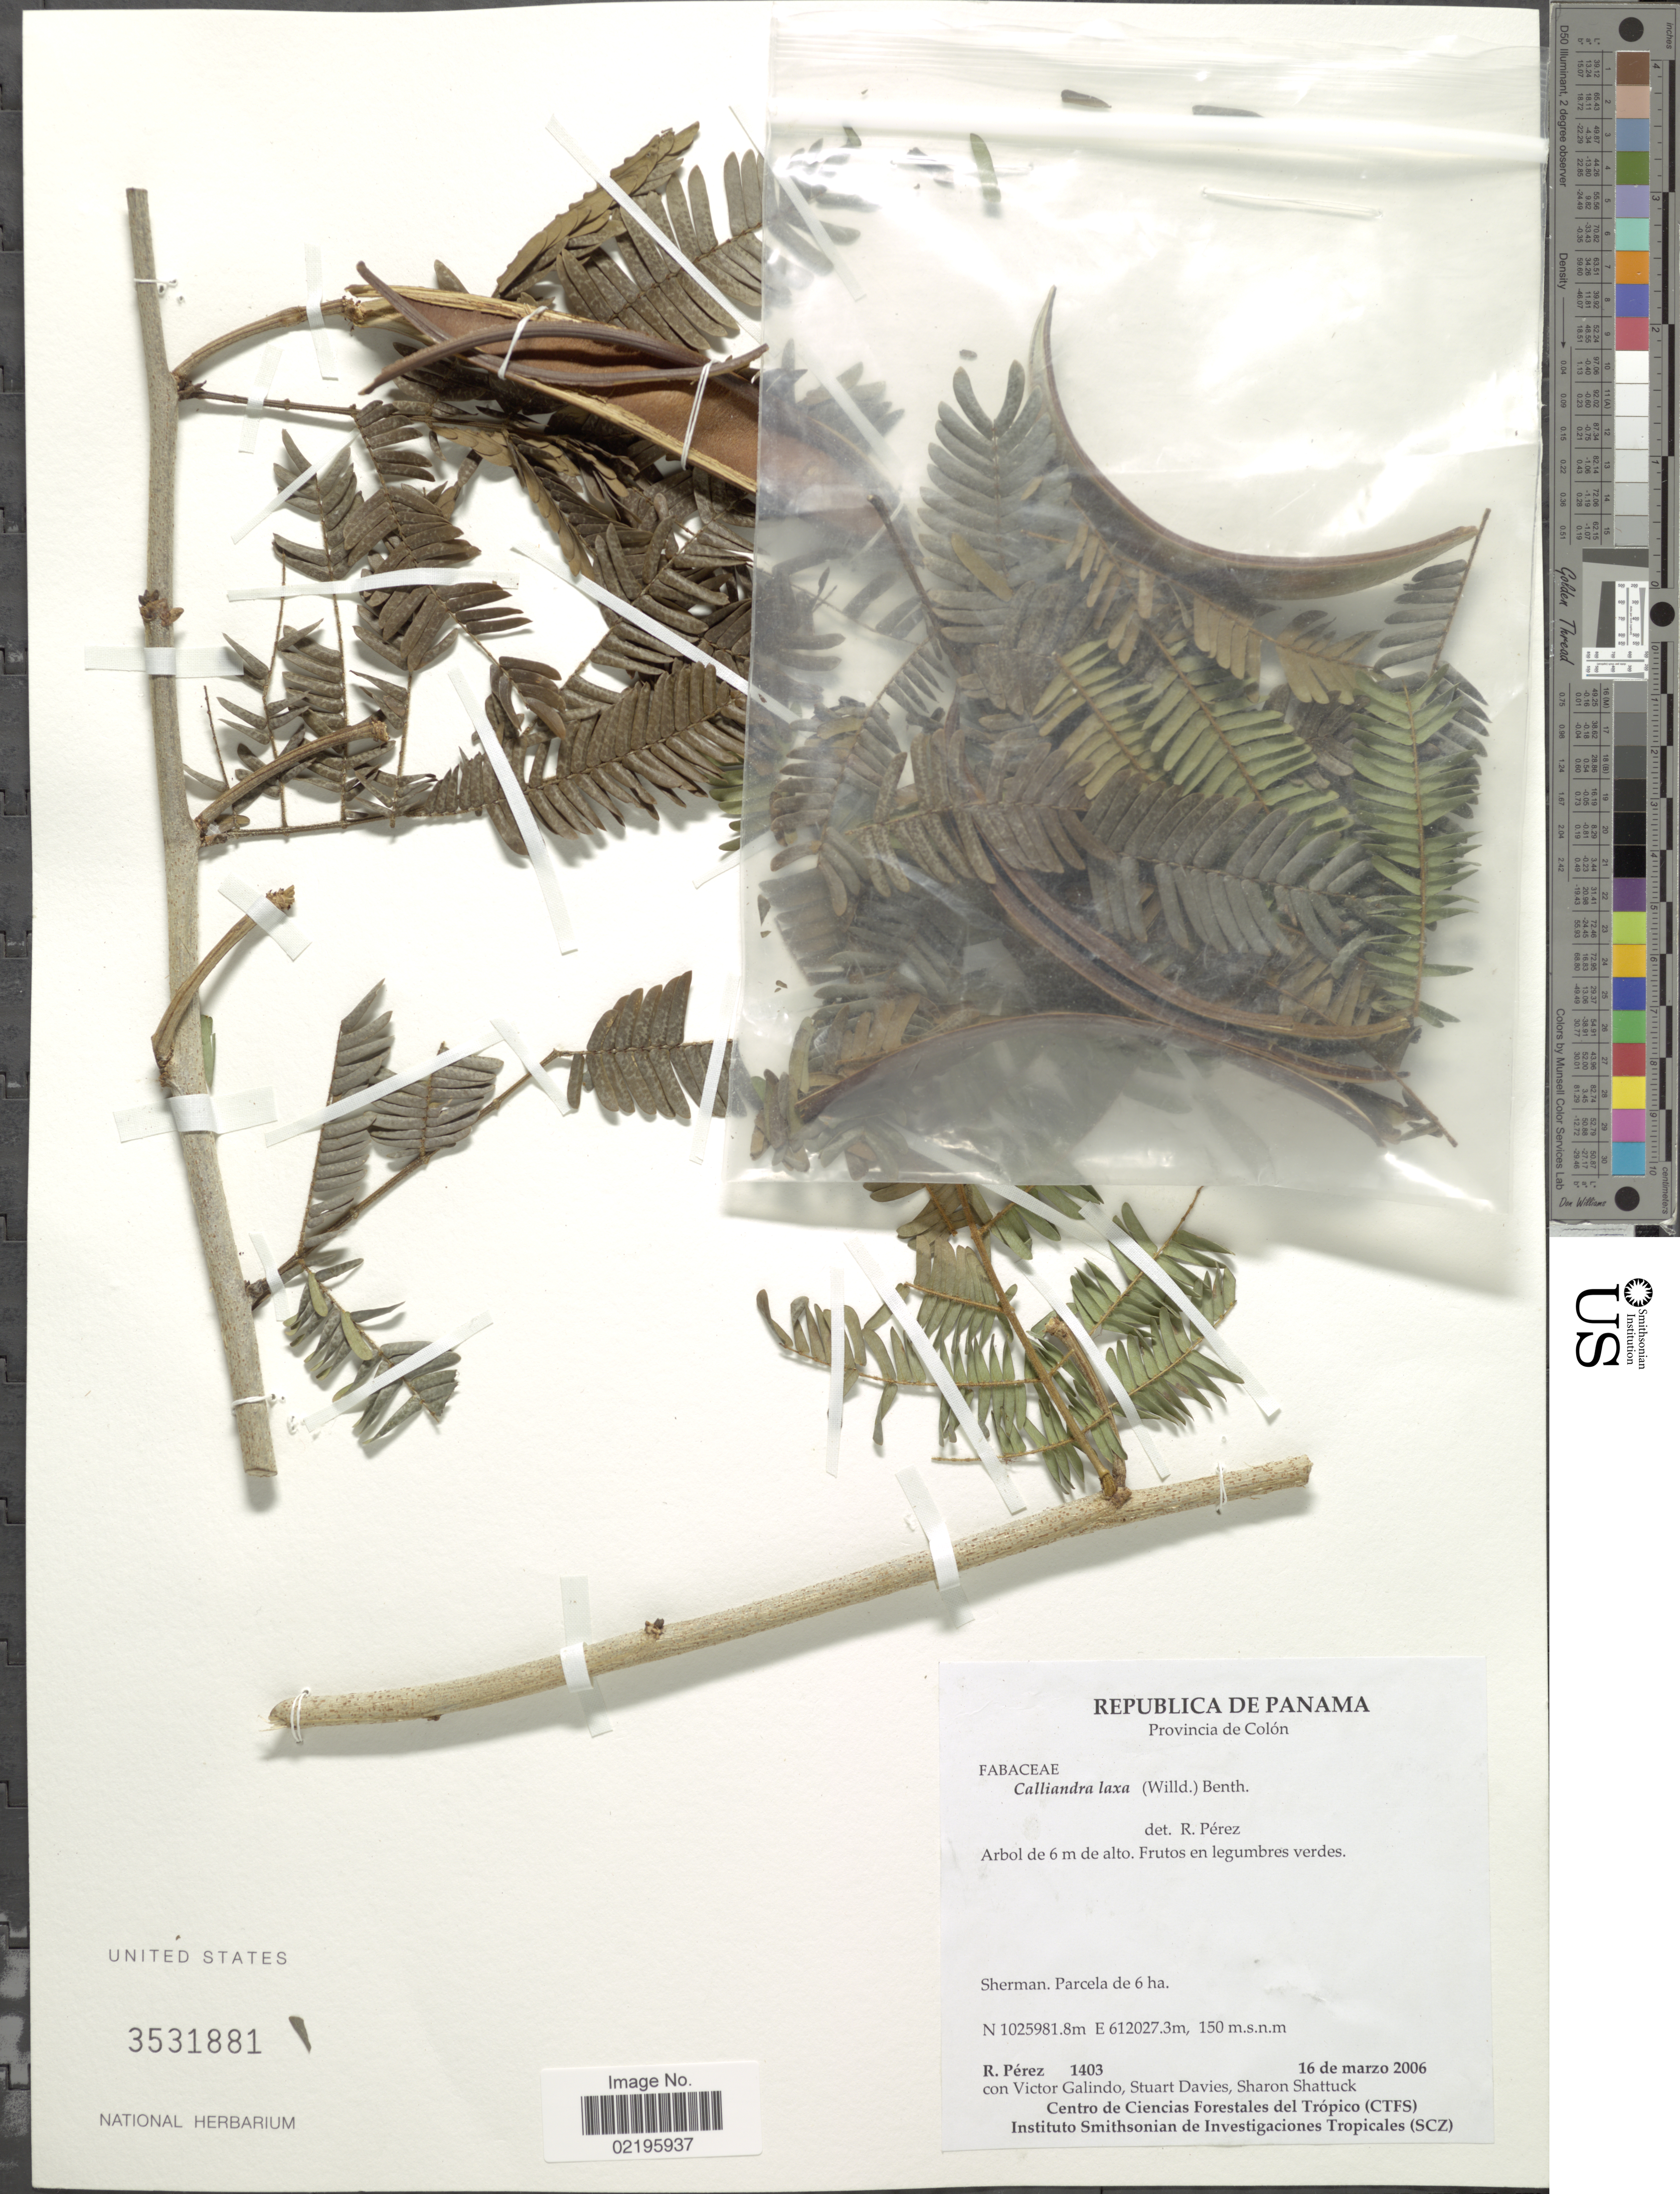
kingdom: Plantae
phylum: Tracheophyta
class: Magnoliopsida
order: Fabales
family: Fabaceae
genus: Calliandra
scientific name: Calliandra laxa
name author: (Willd.) Benth.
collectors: R. Perez, V. Galindo, S. Davies & S. Shattuck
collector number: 1403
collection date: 2006-03-16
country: Panama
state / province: Colón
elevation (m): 150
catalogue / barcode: US 3531881